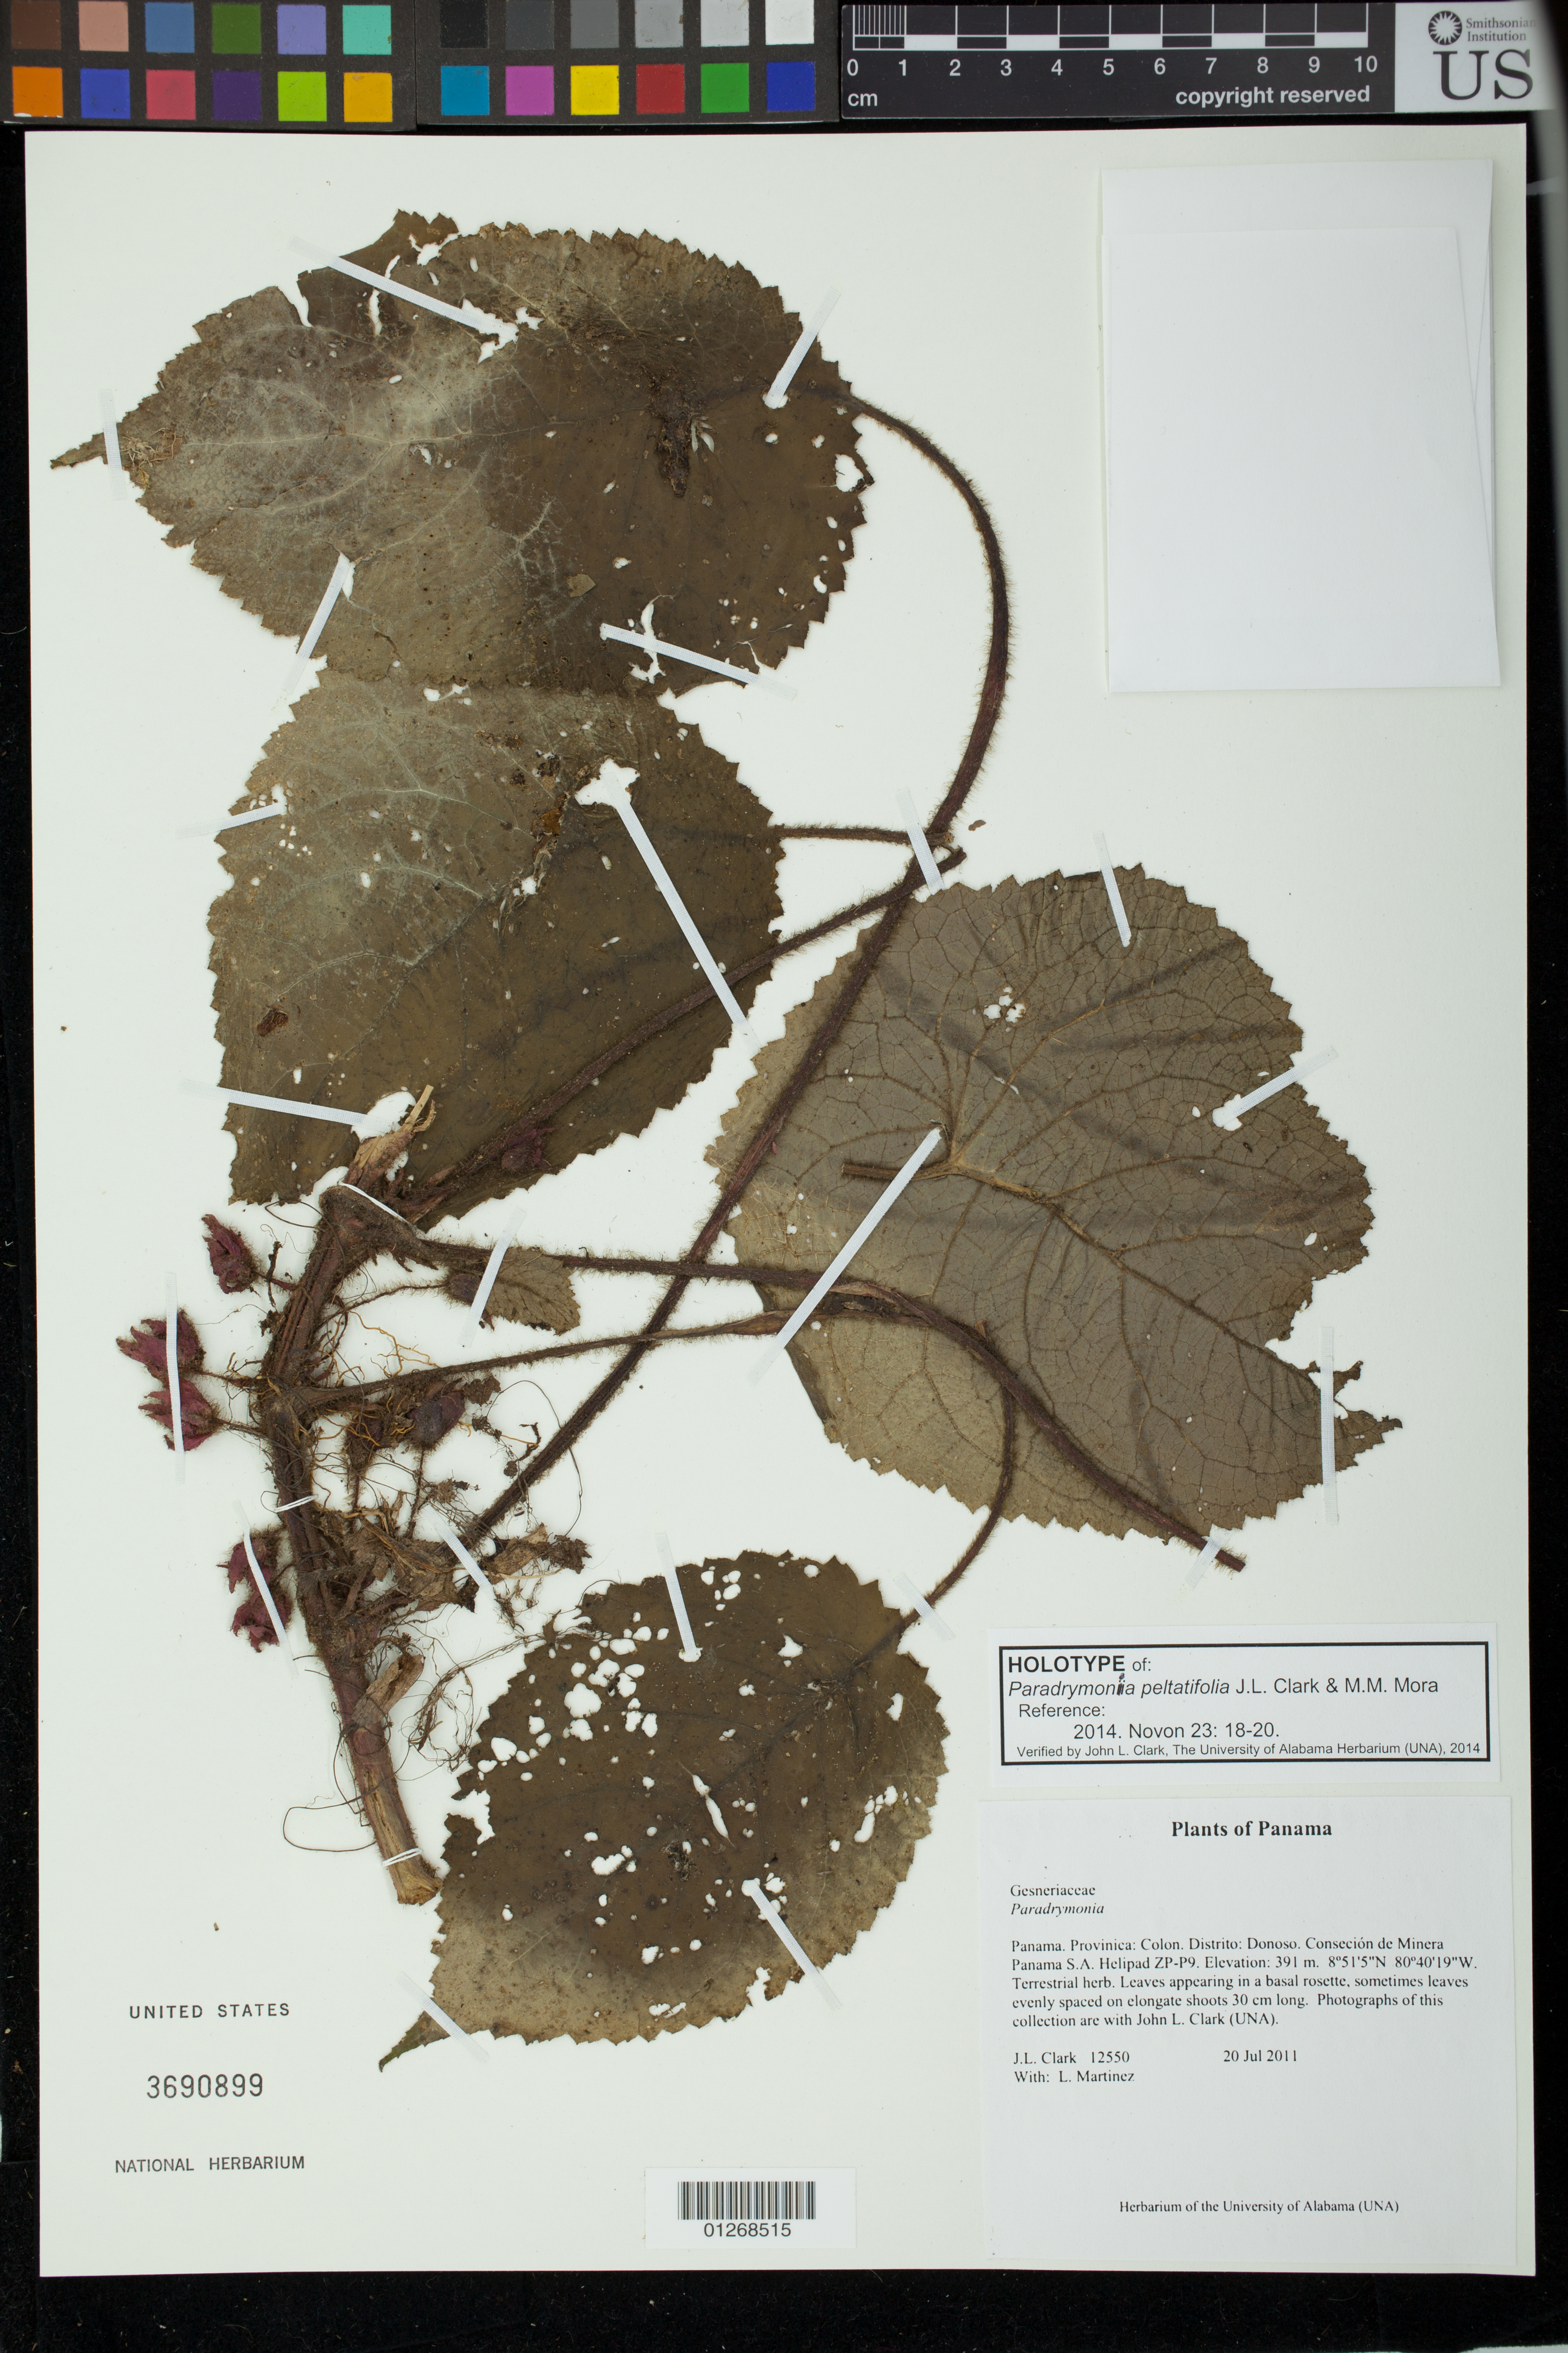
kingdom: Plantae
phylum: Tracheophyta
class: Magnoliopsida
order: Lamiales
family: Gesneriaceae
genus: Paradrymonia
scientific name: Paradrymonia peltatifolia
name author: J.L. Clark & M.M. Mora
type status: Holotype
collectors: J. L. Clark & L. Martinez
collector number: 12550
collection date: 2011-07-20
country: Panama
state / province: Colón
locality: Provincia: Colon. Distrito: Donoso. Conseción de Minera Panama S.A. Helipad ZP-P9.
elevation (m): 391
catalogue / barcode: US 3690899